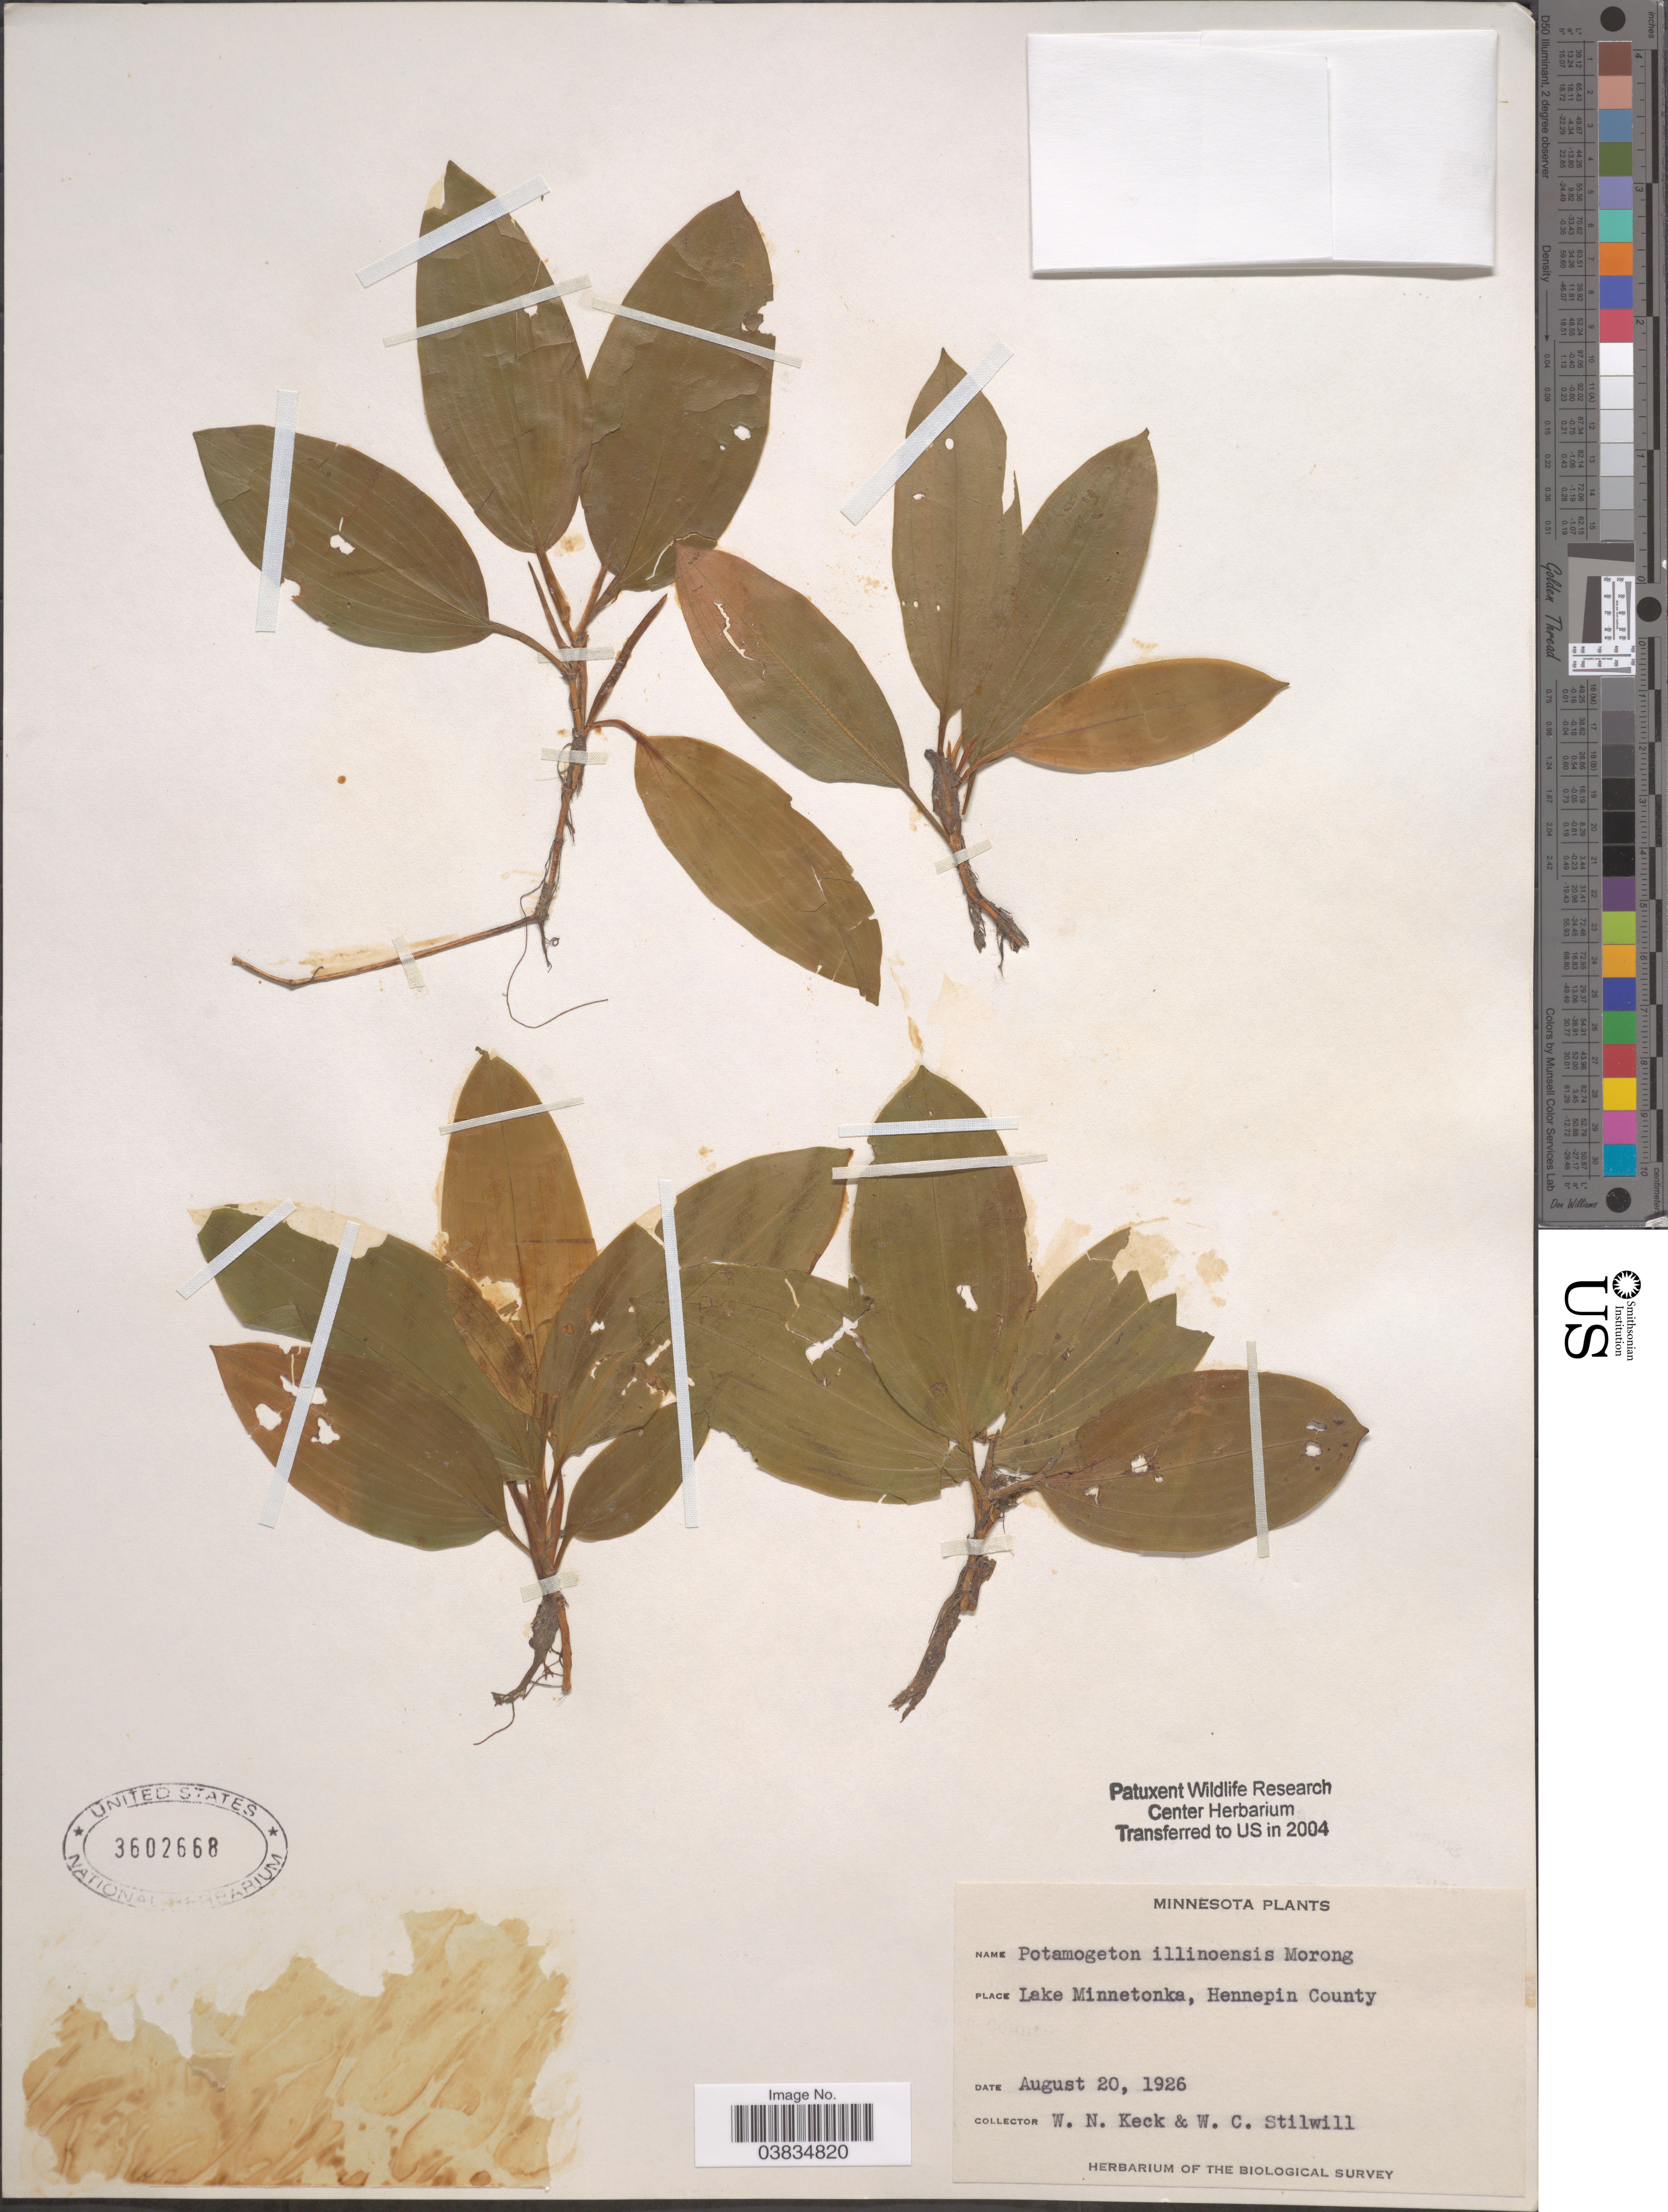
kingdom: Plantae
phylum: Tracheophyta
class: Liliopsida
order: Alismatales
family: Potamogetonaceae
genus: Potamogeton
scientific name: Potamogeton illinoensis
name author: Morong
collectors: W. Keck & W. Stilwill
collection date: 1926-08-20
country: United States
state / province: Minnesota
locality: Lake Minnetonka, Hennepin County.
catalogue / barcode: US 3602668